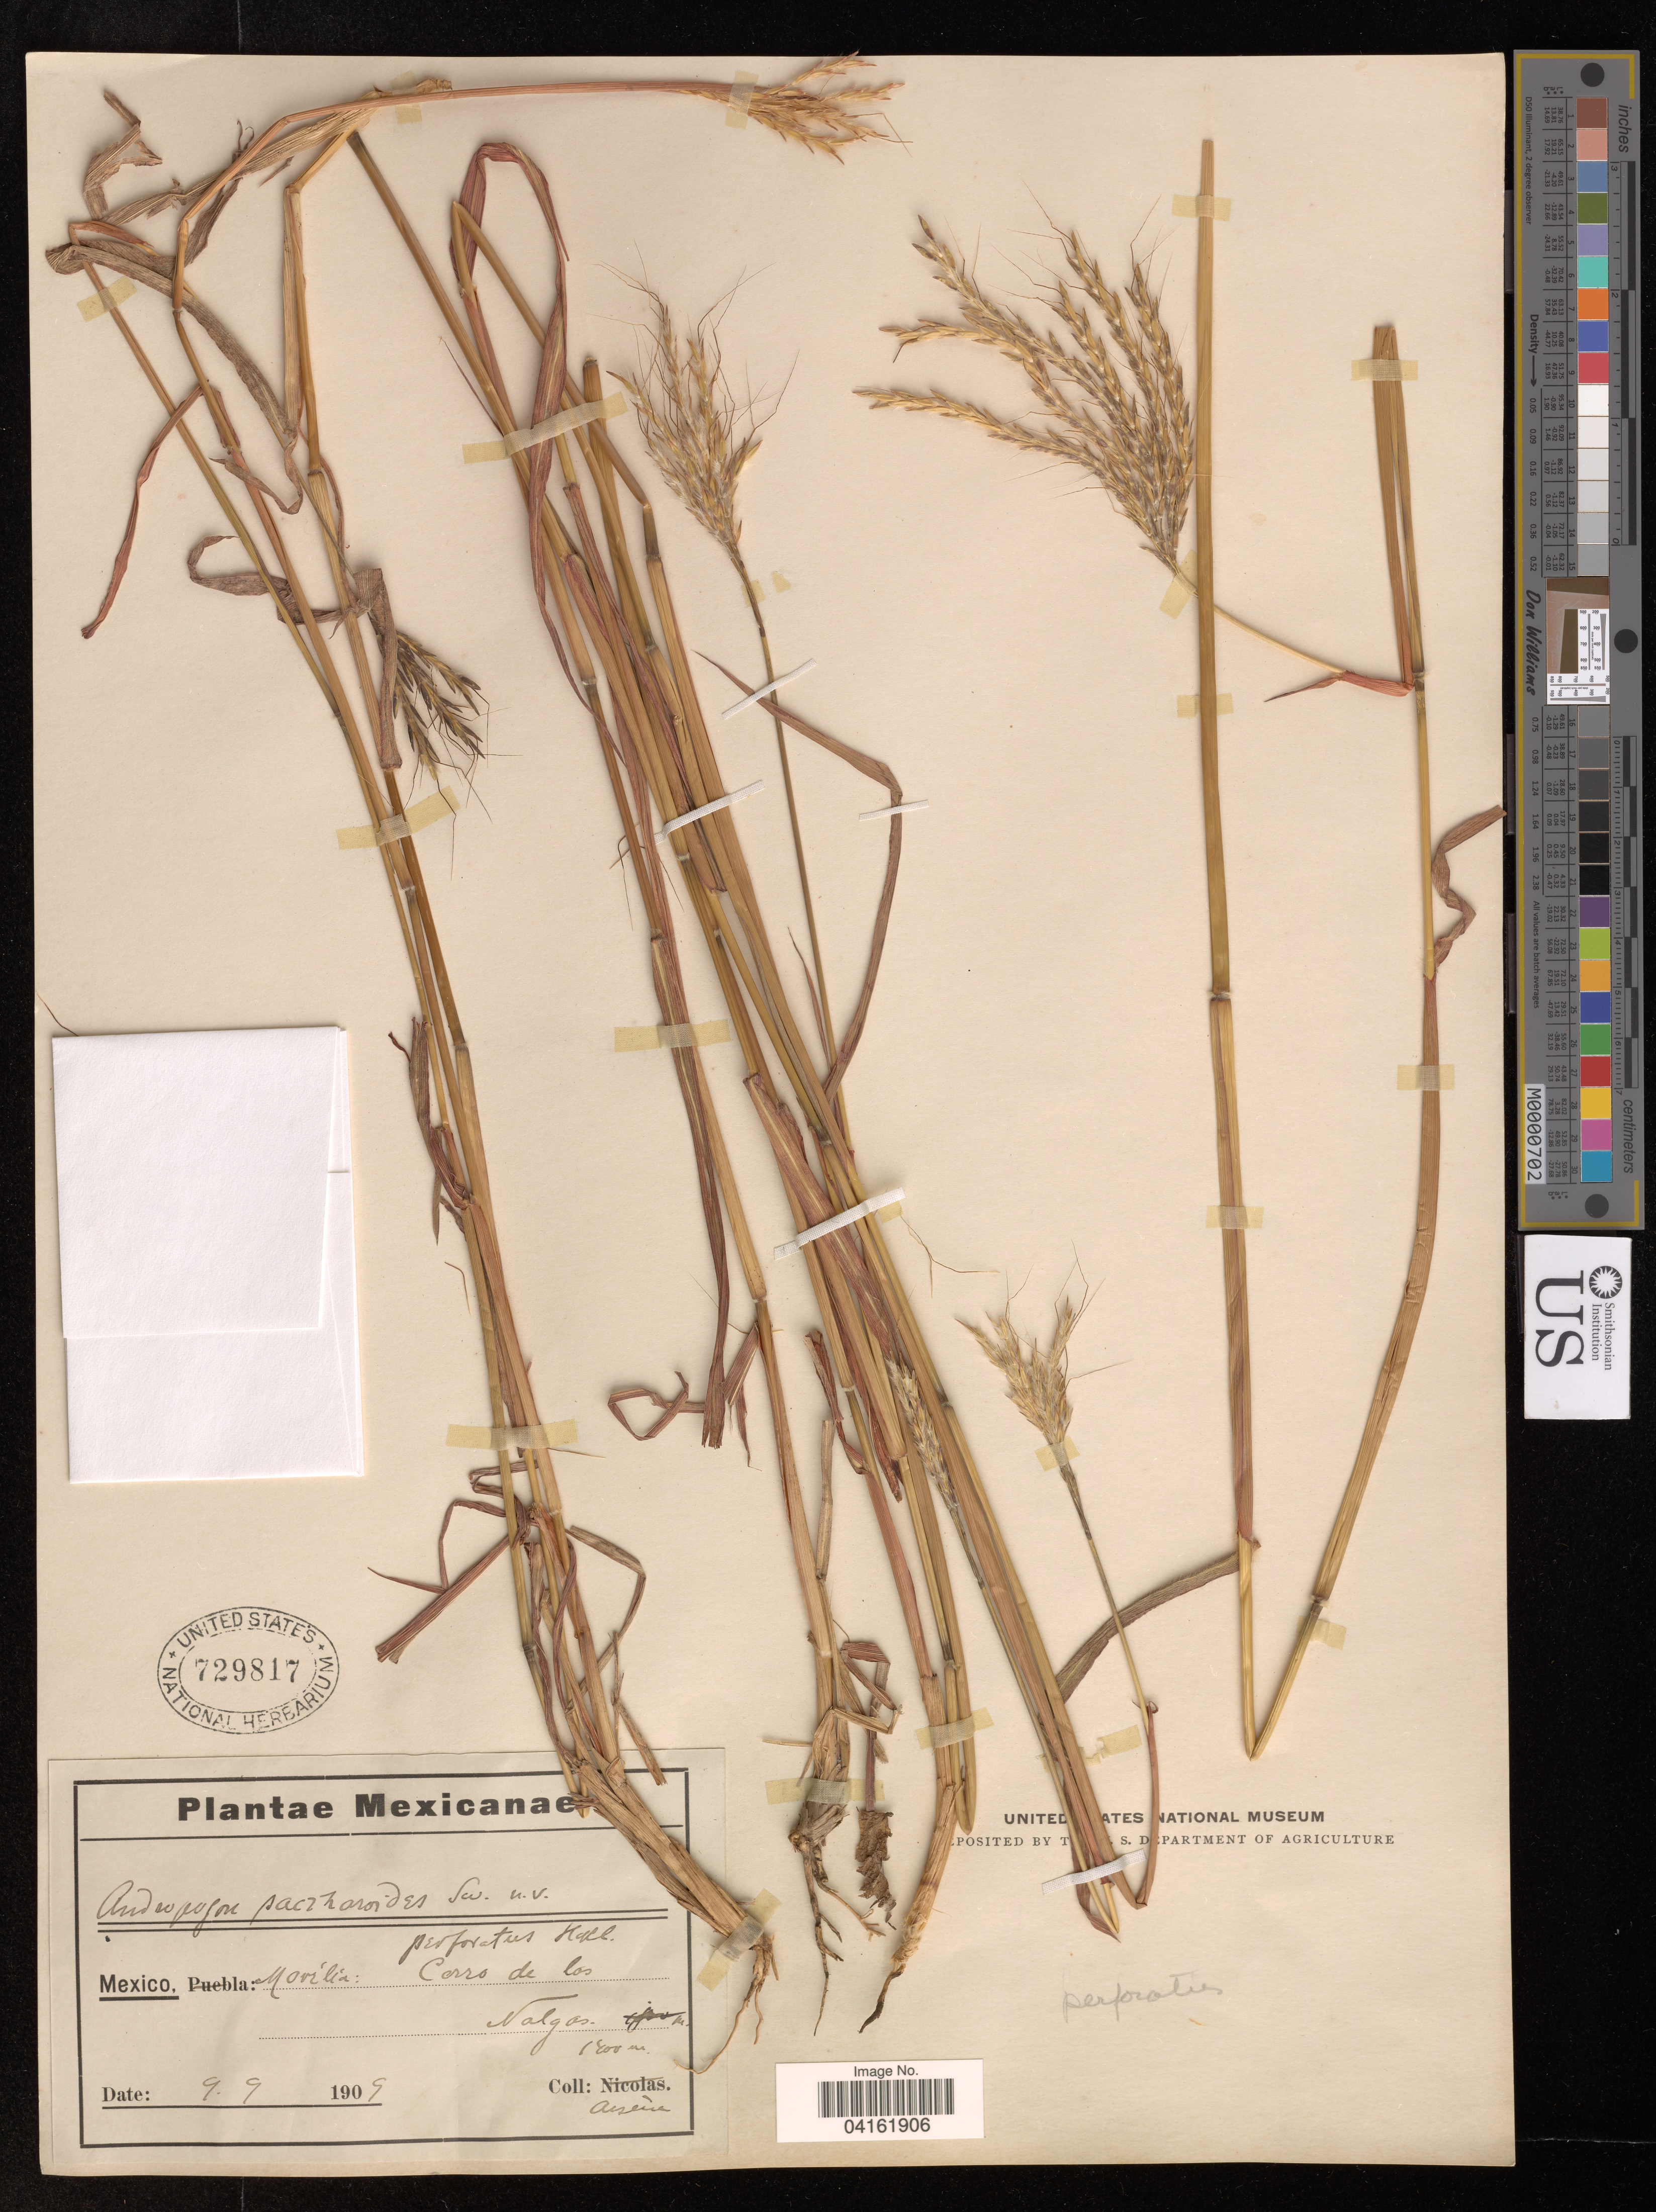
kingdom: Plantae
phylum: Tracheophyta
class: Liliopsida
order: Poales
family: Poaceae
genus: Andropogon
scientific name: Andropogon saccharoides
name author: Sw.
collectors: -- Arsène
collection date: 1909-09-09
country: Mexico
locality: Morélia: Cerro de los Nalgas.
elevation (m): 1400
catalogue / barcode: US 729817